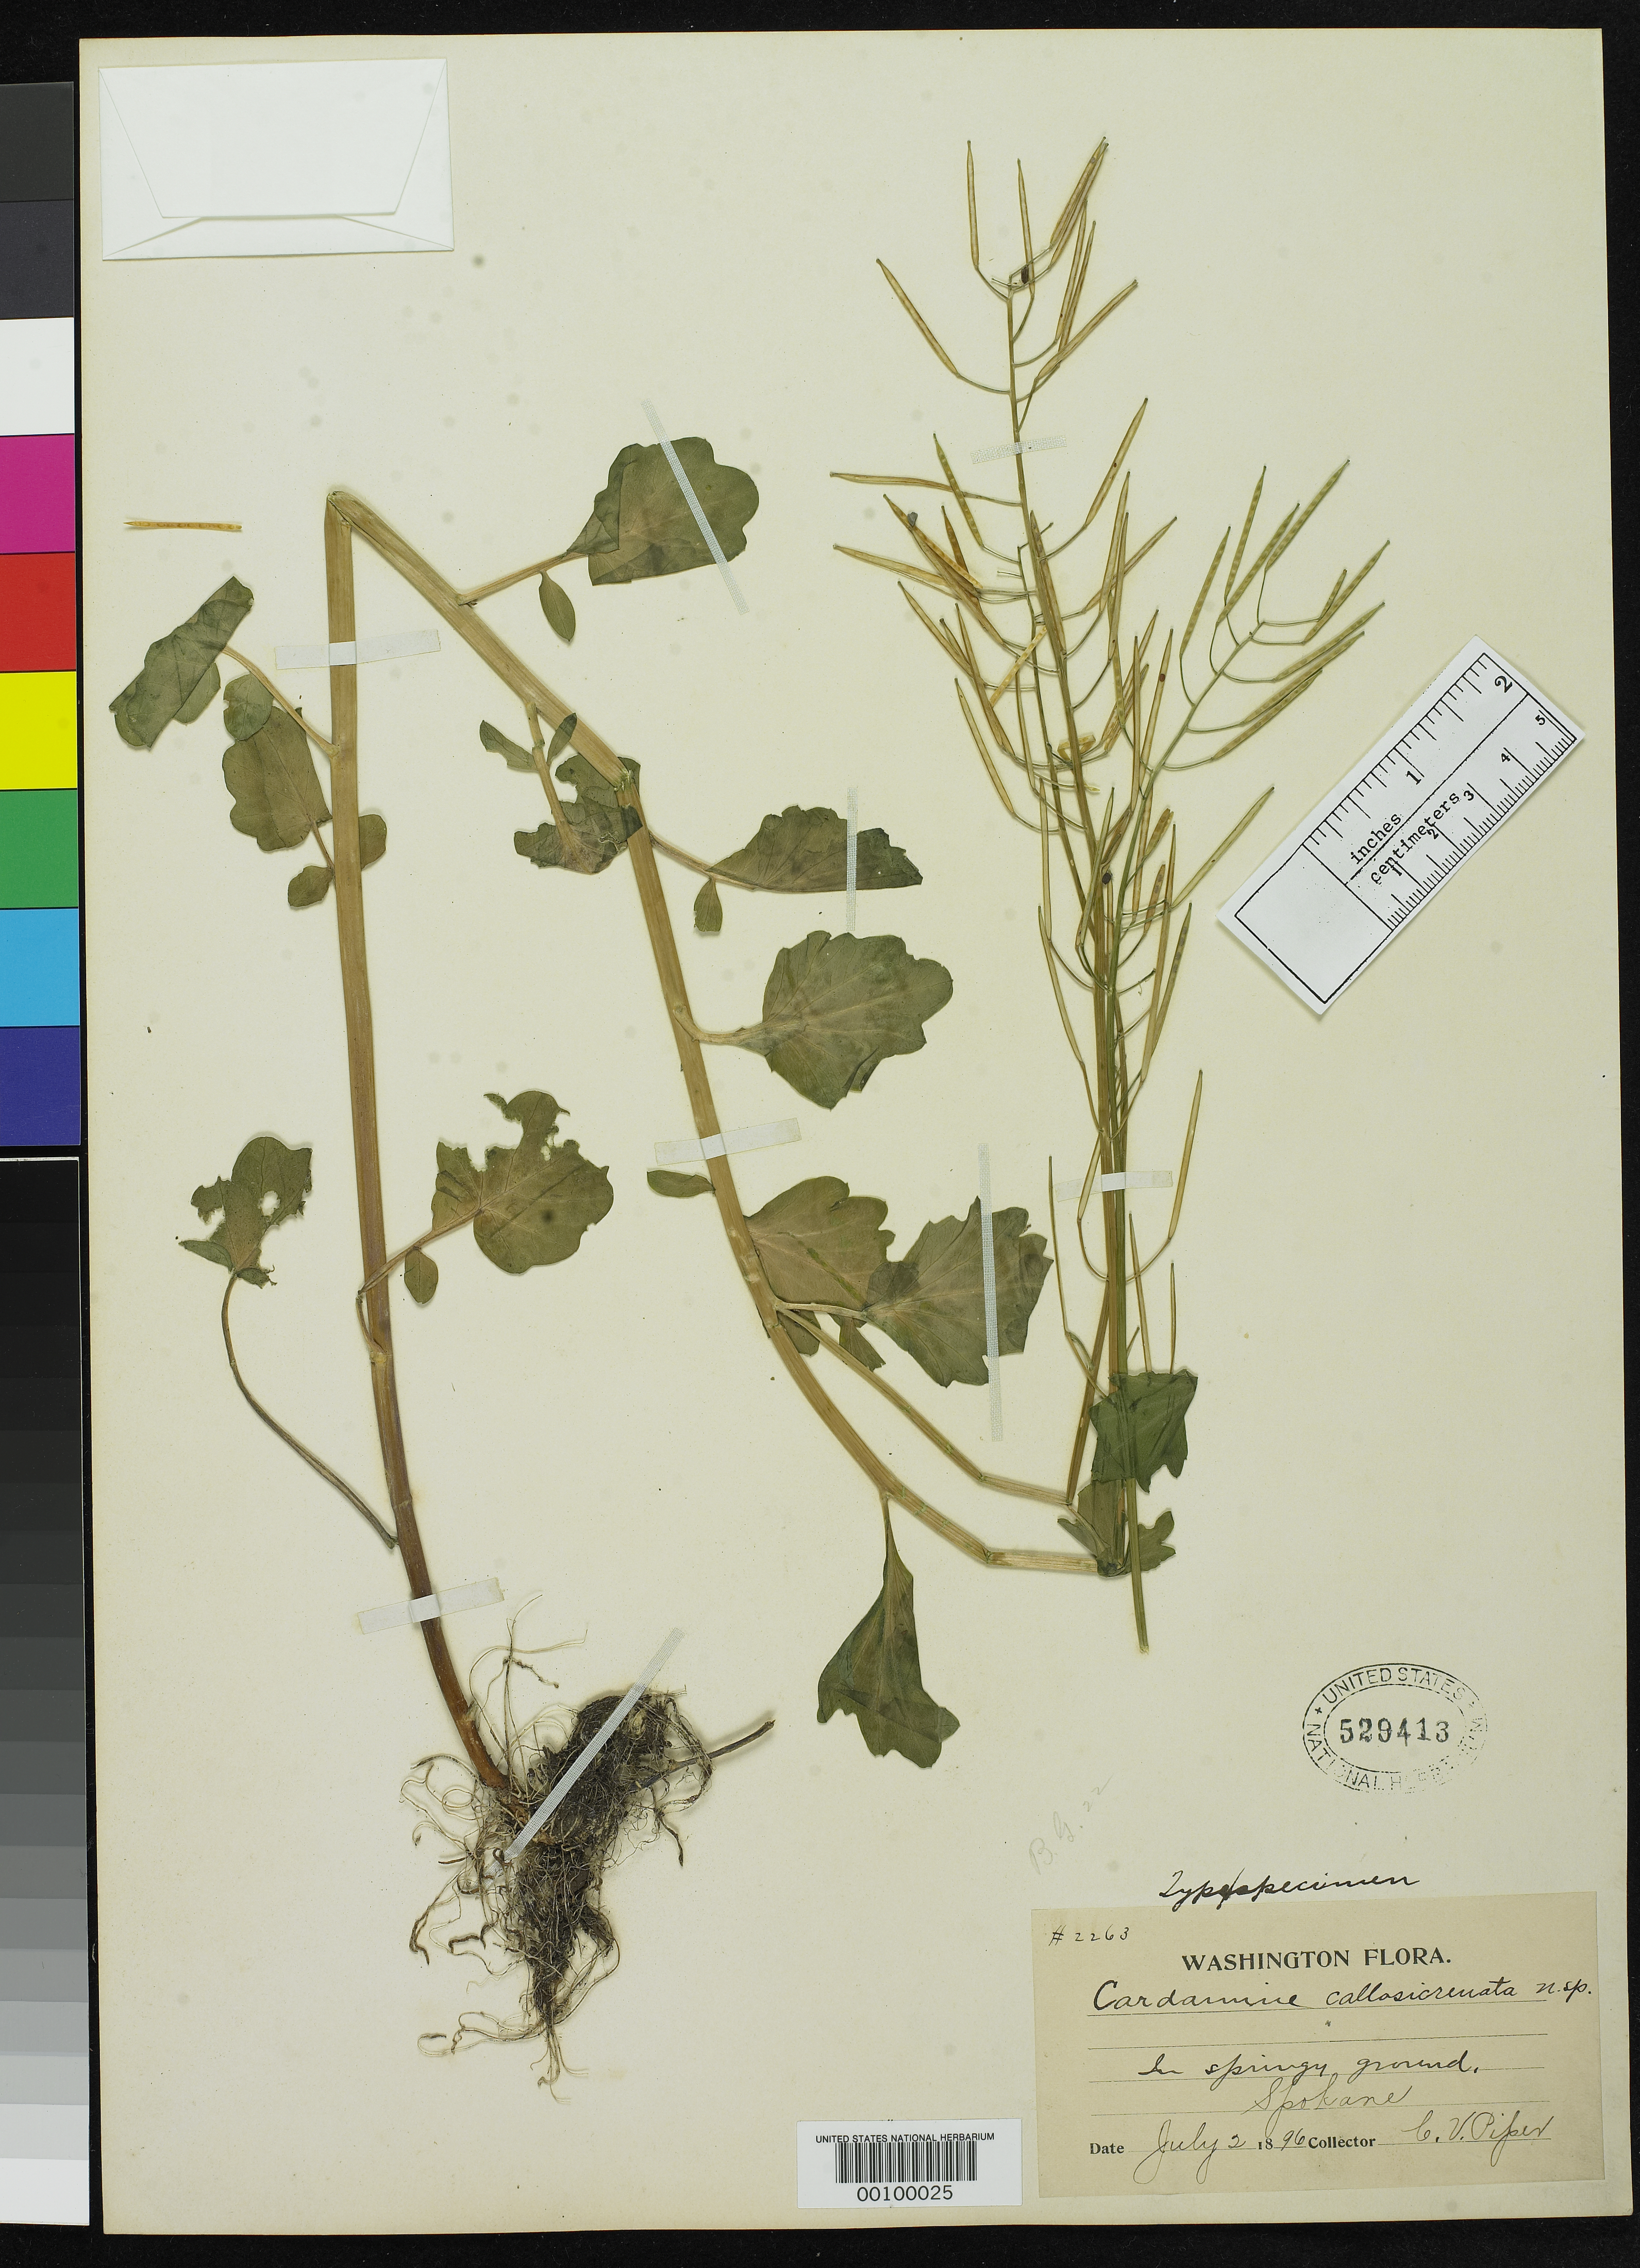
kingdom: Plantae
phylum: Tracheophyta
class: Magnoliopsida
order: Brassicales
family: Brassicaceae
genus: Cardamine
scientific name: Cardamine callosicrenata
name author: Piper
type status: Type Collection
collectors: C. V. Piper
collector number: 2263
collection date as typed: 02 Jul 1896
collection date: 1896-07-02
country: United States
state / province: Washington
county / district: Spokane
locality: Spokane.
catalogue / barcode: US 529413